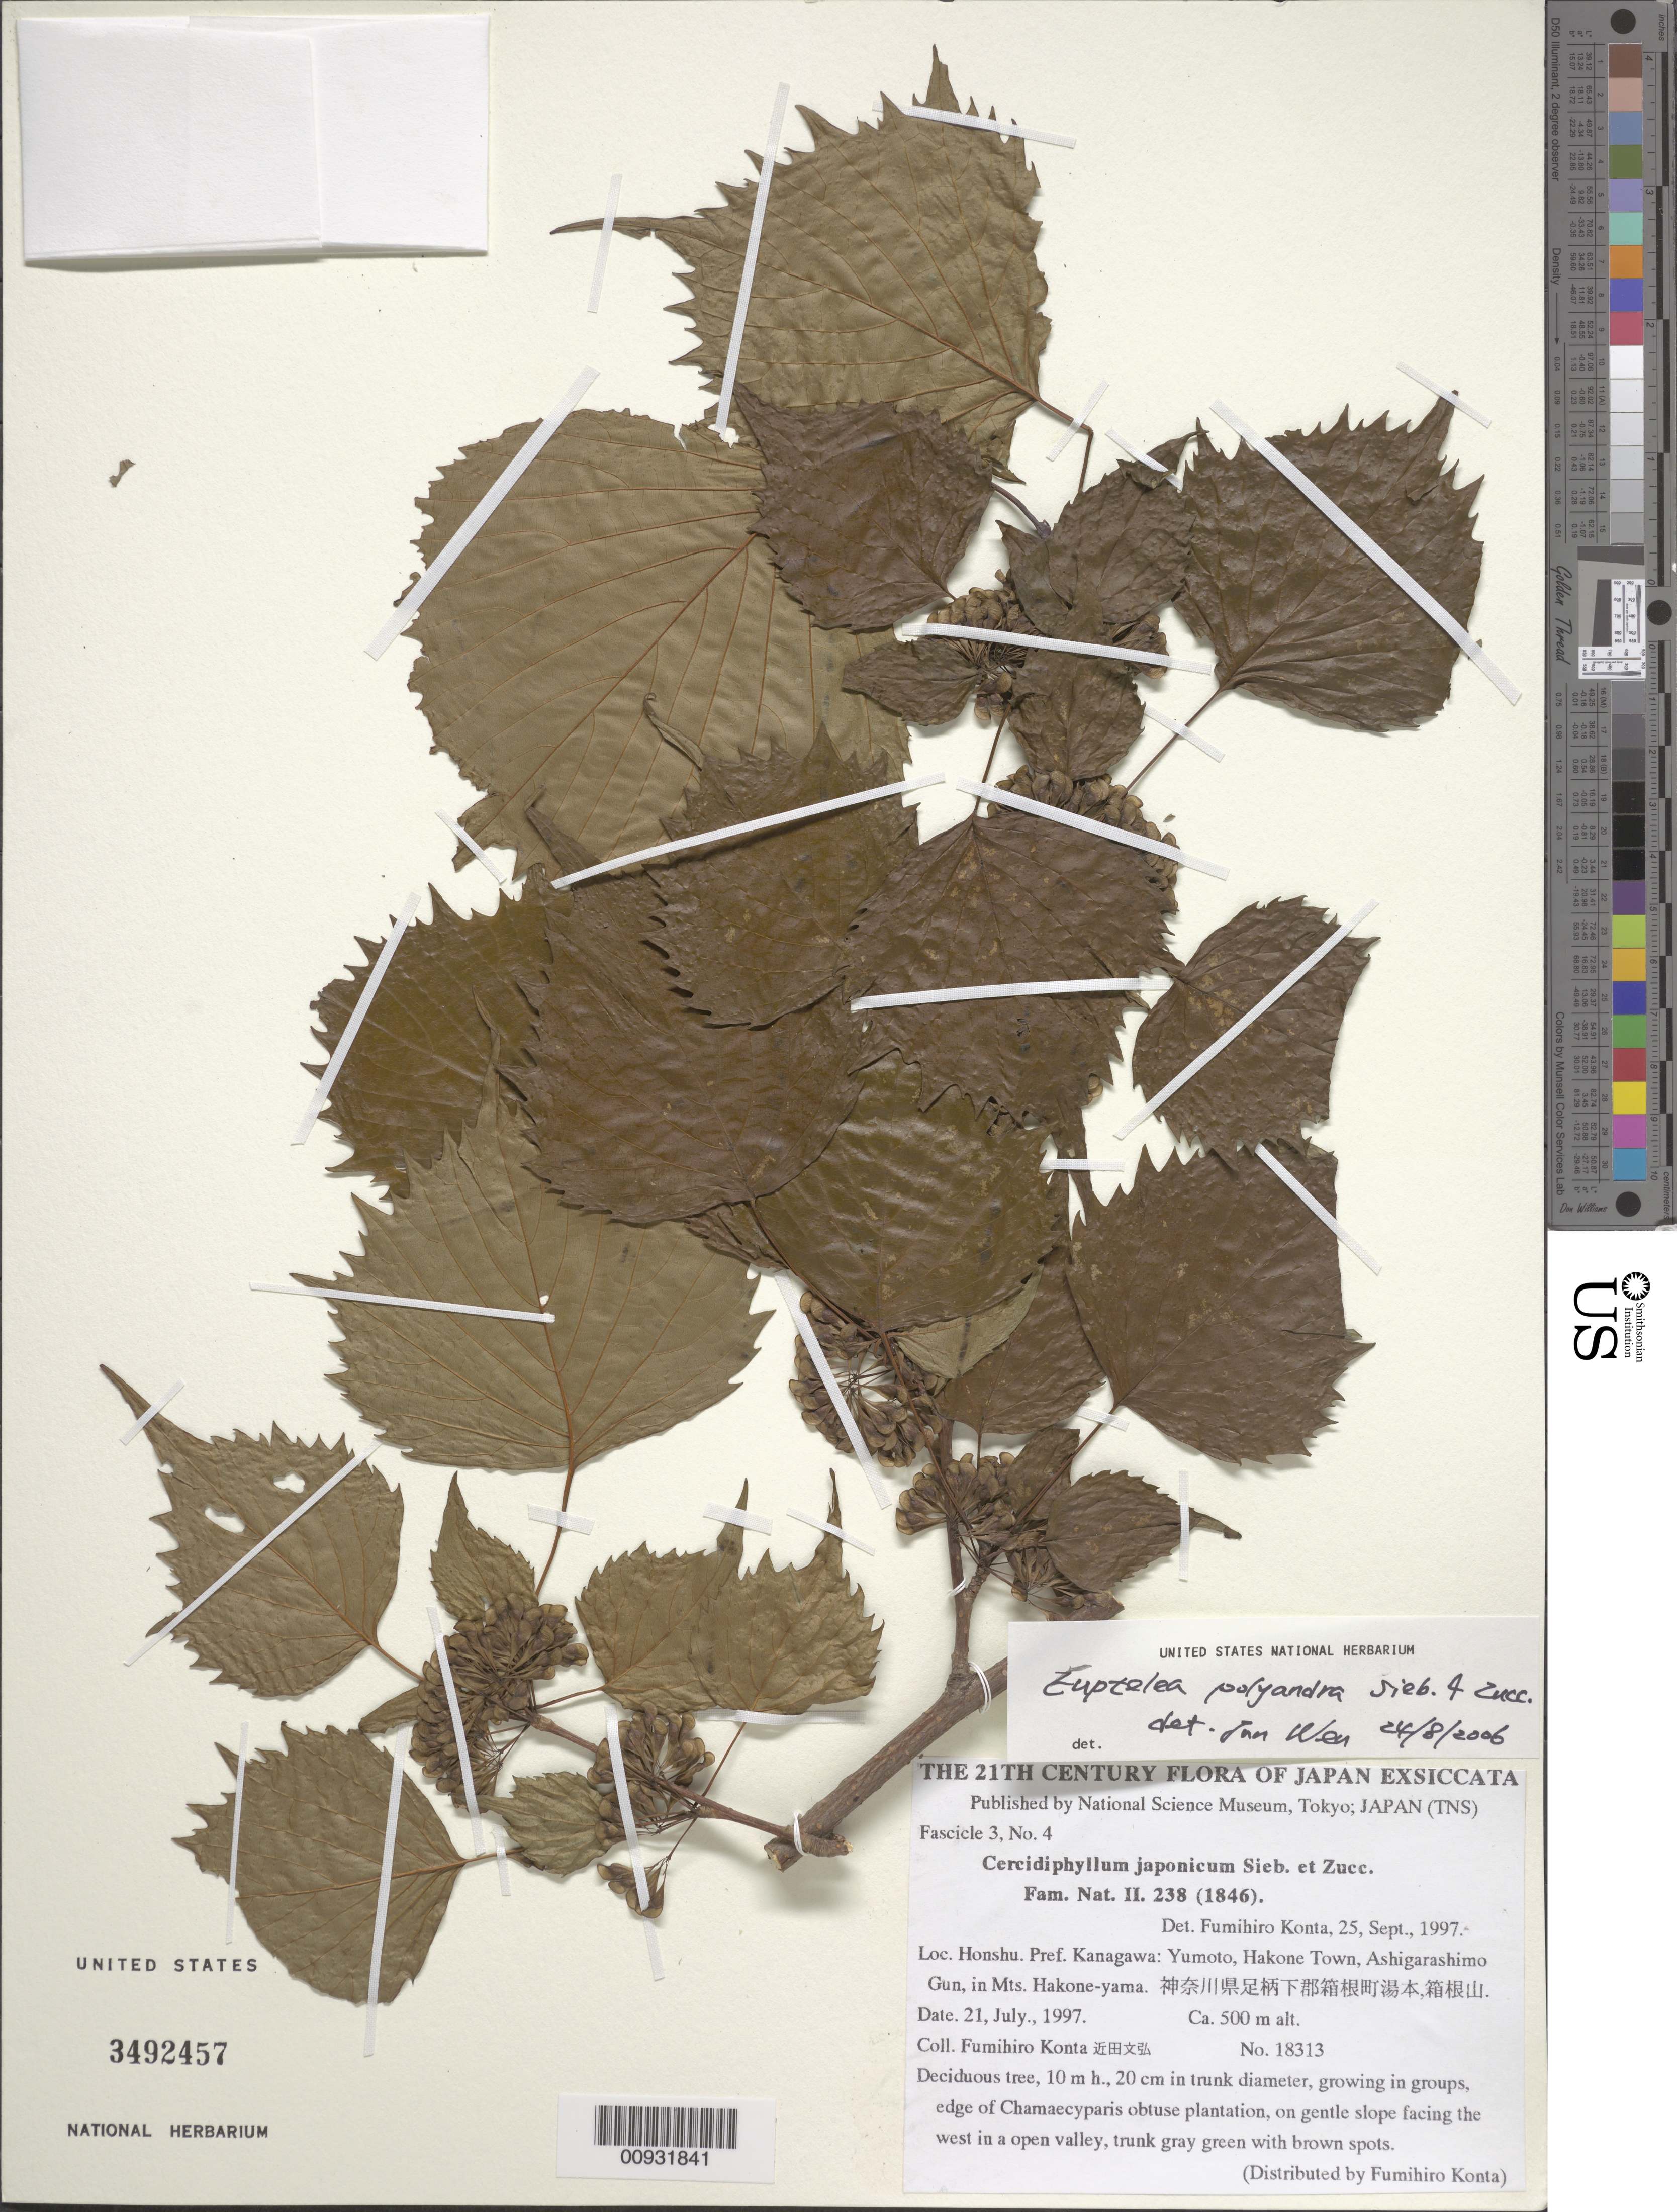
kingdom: Plantae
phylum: Tracheophyta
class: Magnoliopsida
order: Ranunculales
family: Eupteleaceae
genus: Euptelea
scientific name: Euptelea polyandra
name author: Siebold & Zucc.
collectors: F. Konta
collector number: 18313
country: Japan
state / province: Kanagawa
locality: Yumoto, Hakone town, Ashigarashimo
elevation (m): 500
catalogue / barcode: US 3492457